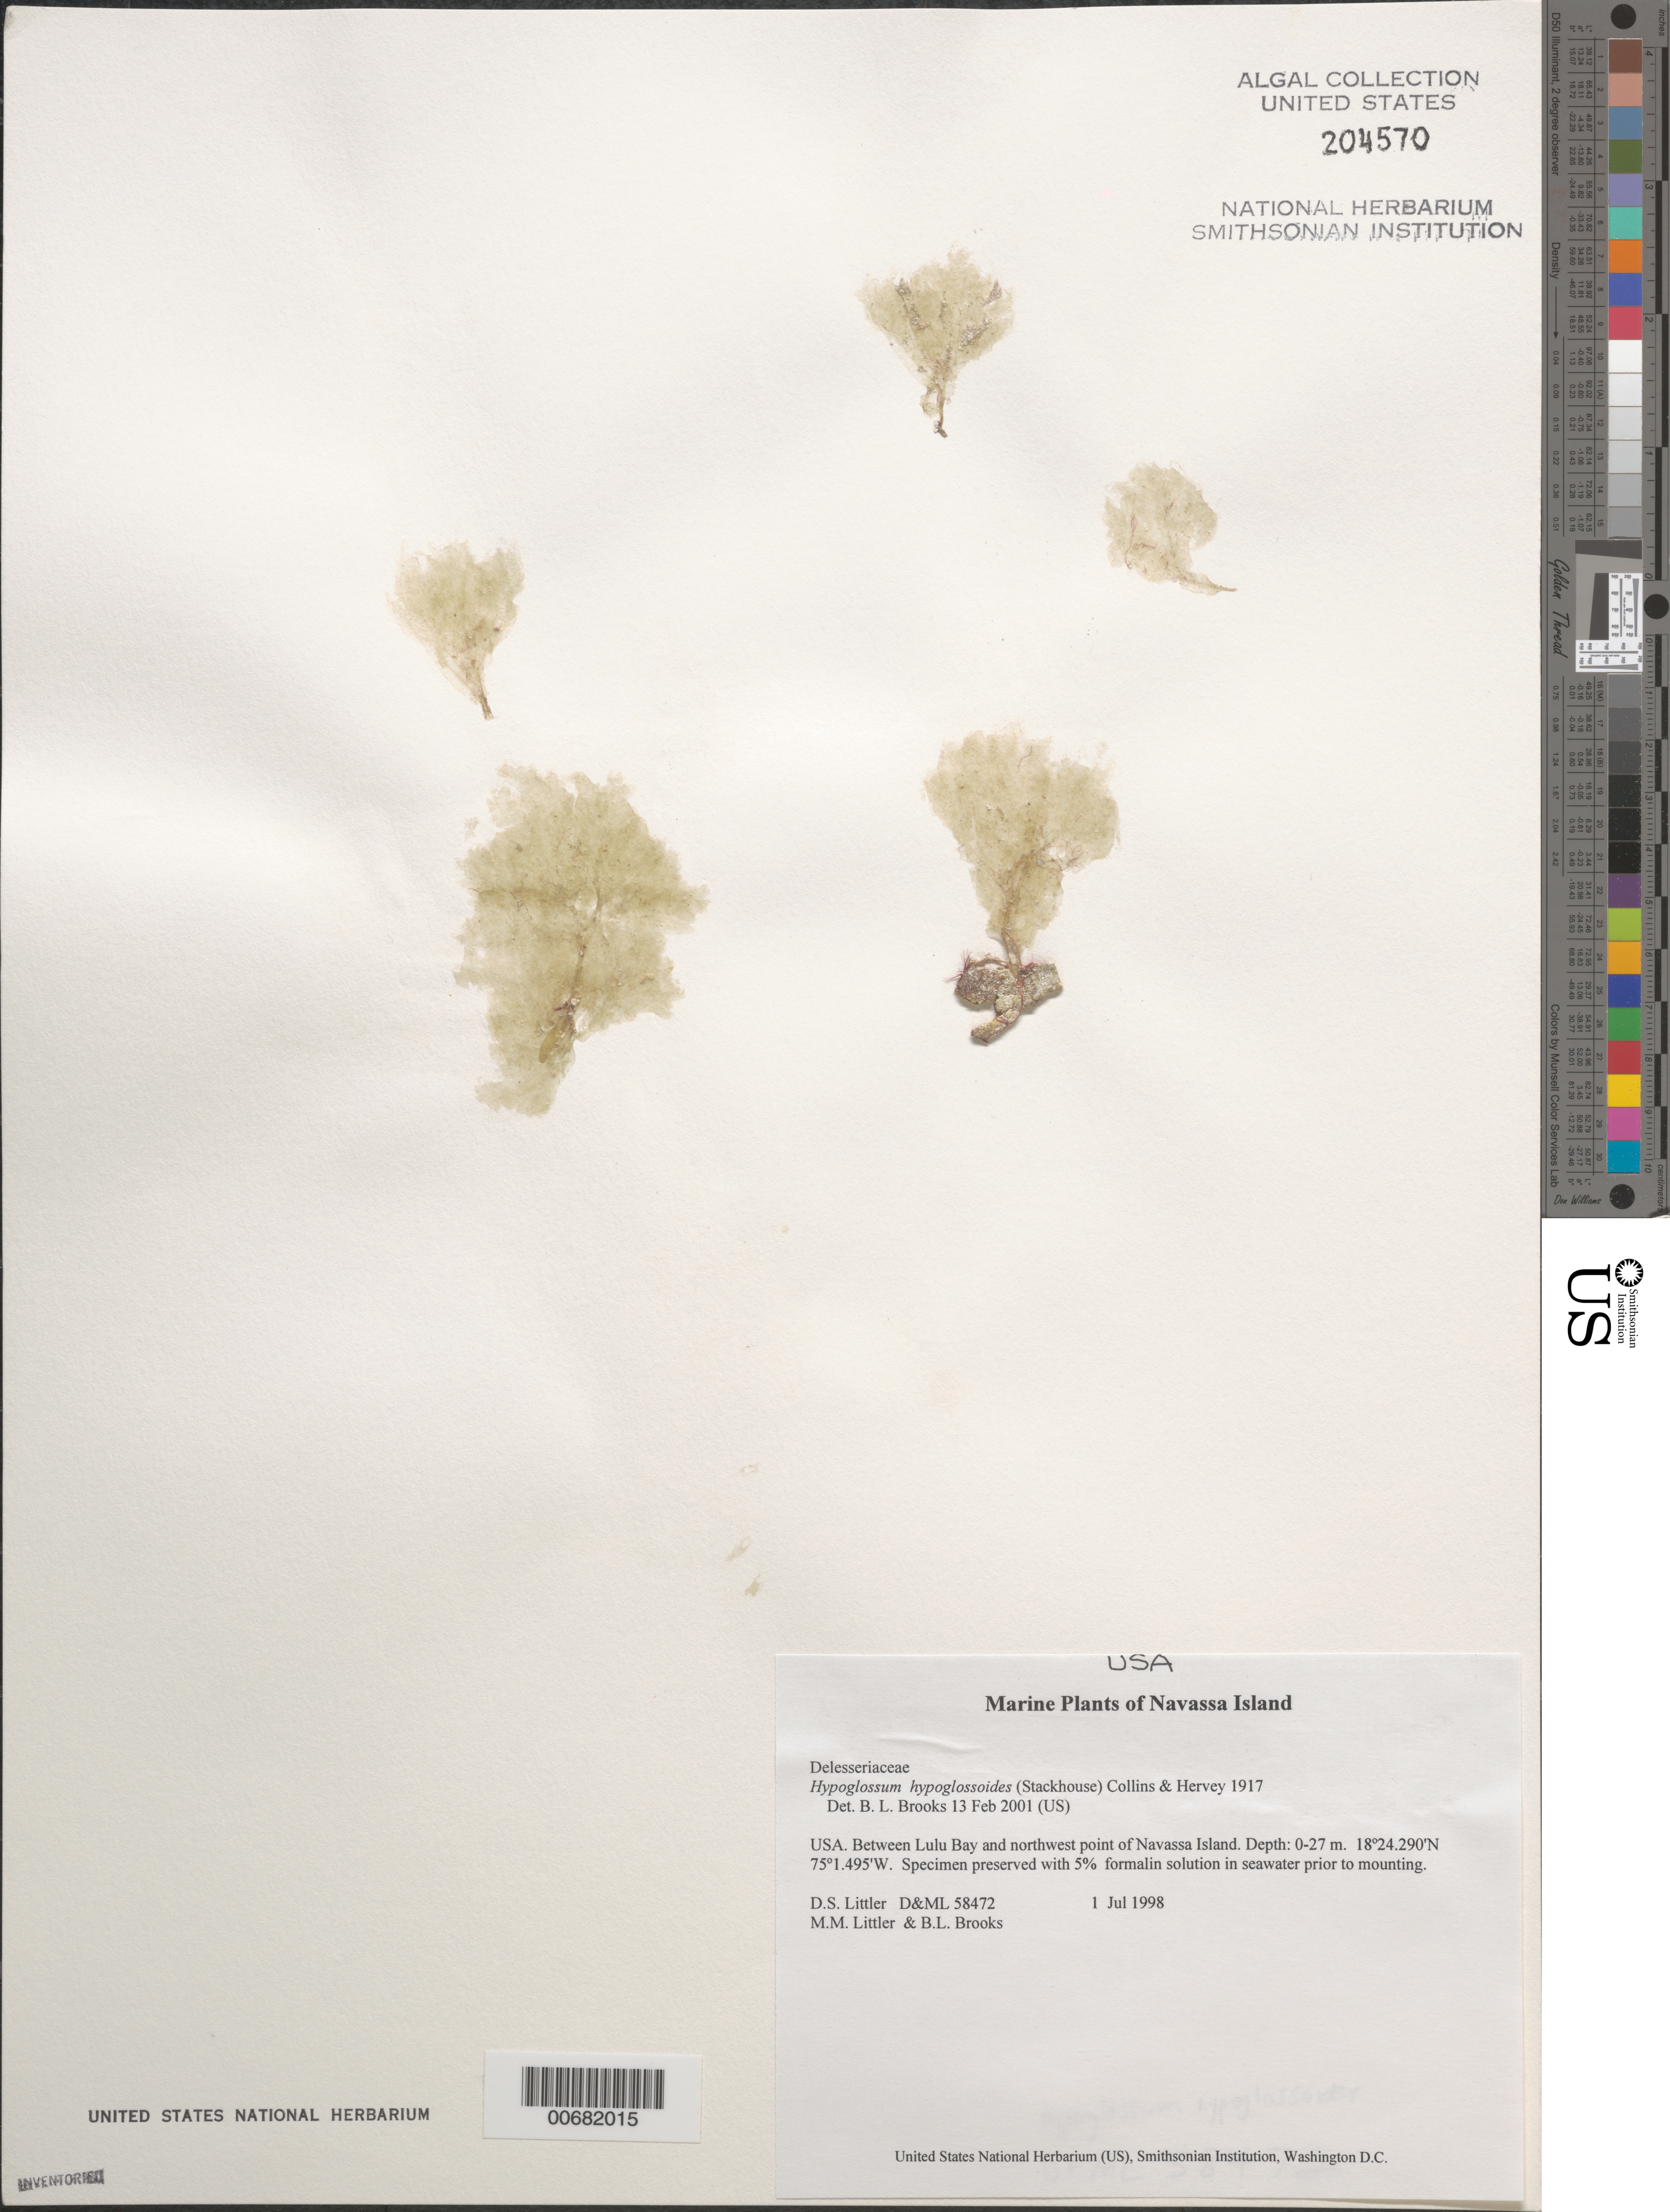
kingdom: Plantae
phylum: Rhodophyta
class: Florideophyceae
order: Ceramiales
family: Delesseriaceae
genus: Hypoglossum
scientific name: Hypoglossum hypoglossoides (Harv.) Womersley & Shepley, nom. illeg.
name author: (Harv.) Womersley & Shepley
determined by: Brooks, B. L., (BOT), Smithsonian Institution - National Museum of Natural History (UNITED STATES)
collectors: D. S. Littler, M. M. Littler & B. Brooks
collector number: D&ML 58472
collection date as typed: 01 Jul 1998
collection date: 1998-07-01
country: Navassa Island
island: Navassa Island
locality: Between Lulu Bay and northwest point of island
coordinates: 18 24.290' N, 75 1.495' W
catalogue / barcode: US 204570